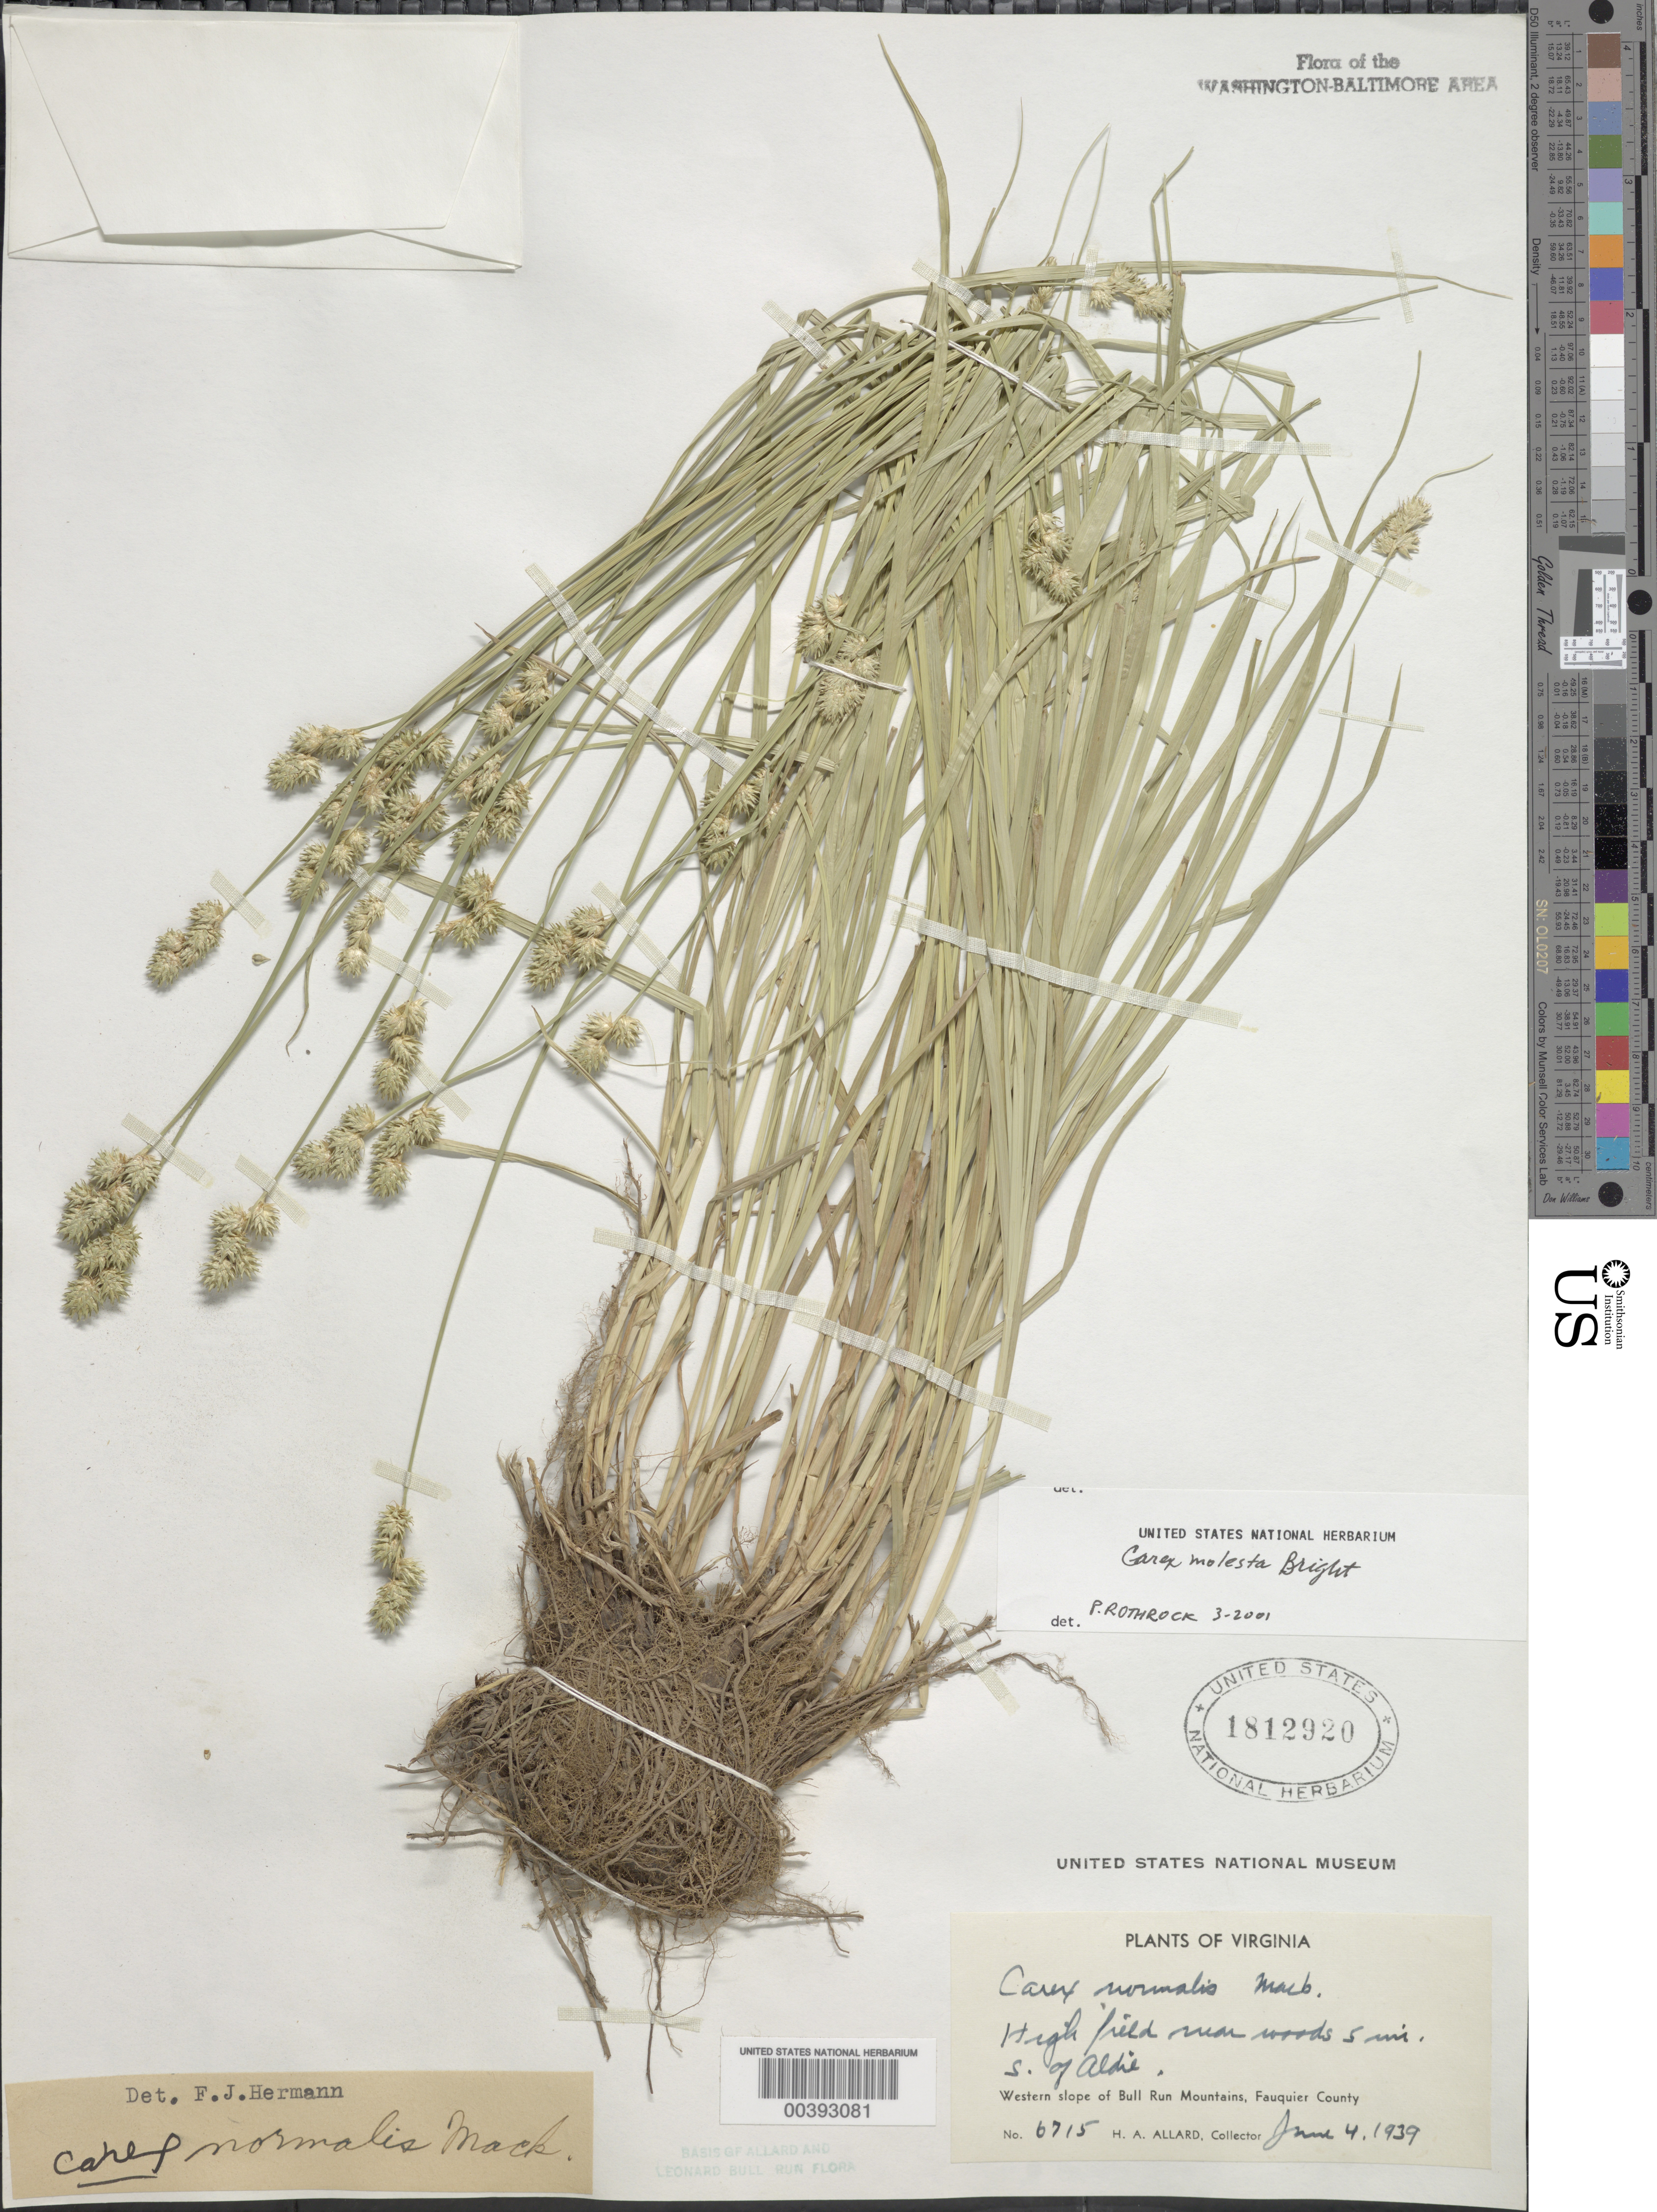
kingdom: Plantae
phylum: Tracheophyta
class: Liliopsida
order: Poales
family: Cyperaceae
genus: Carex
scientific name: Carex molesta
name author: Mack.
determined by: Rothrock, P. E.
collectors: H. A. Allard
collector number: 6715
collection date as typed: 04 Jun 1939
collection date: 1939-06-04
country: United States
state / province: Virginia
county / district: Fauquier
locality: South of Aldie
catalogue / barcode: US 1812920